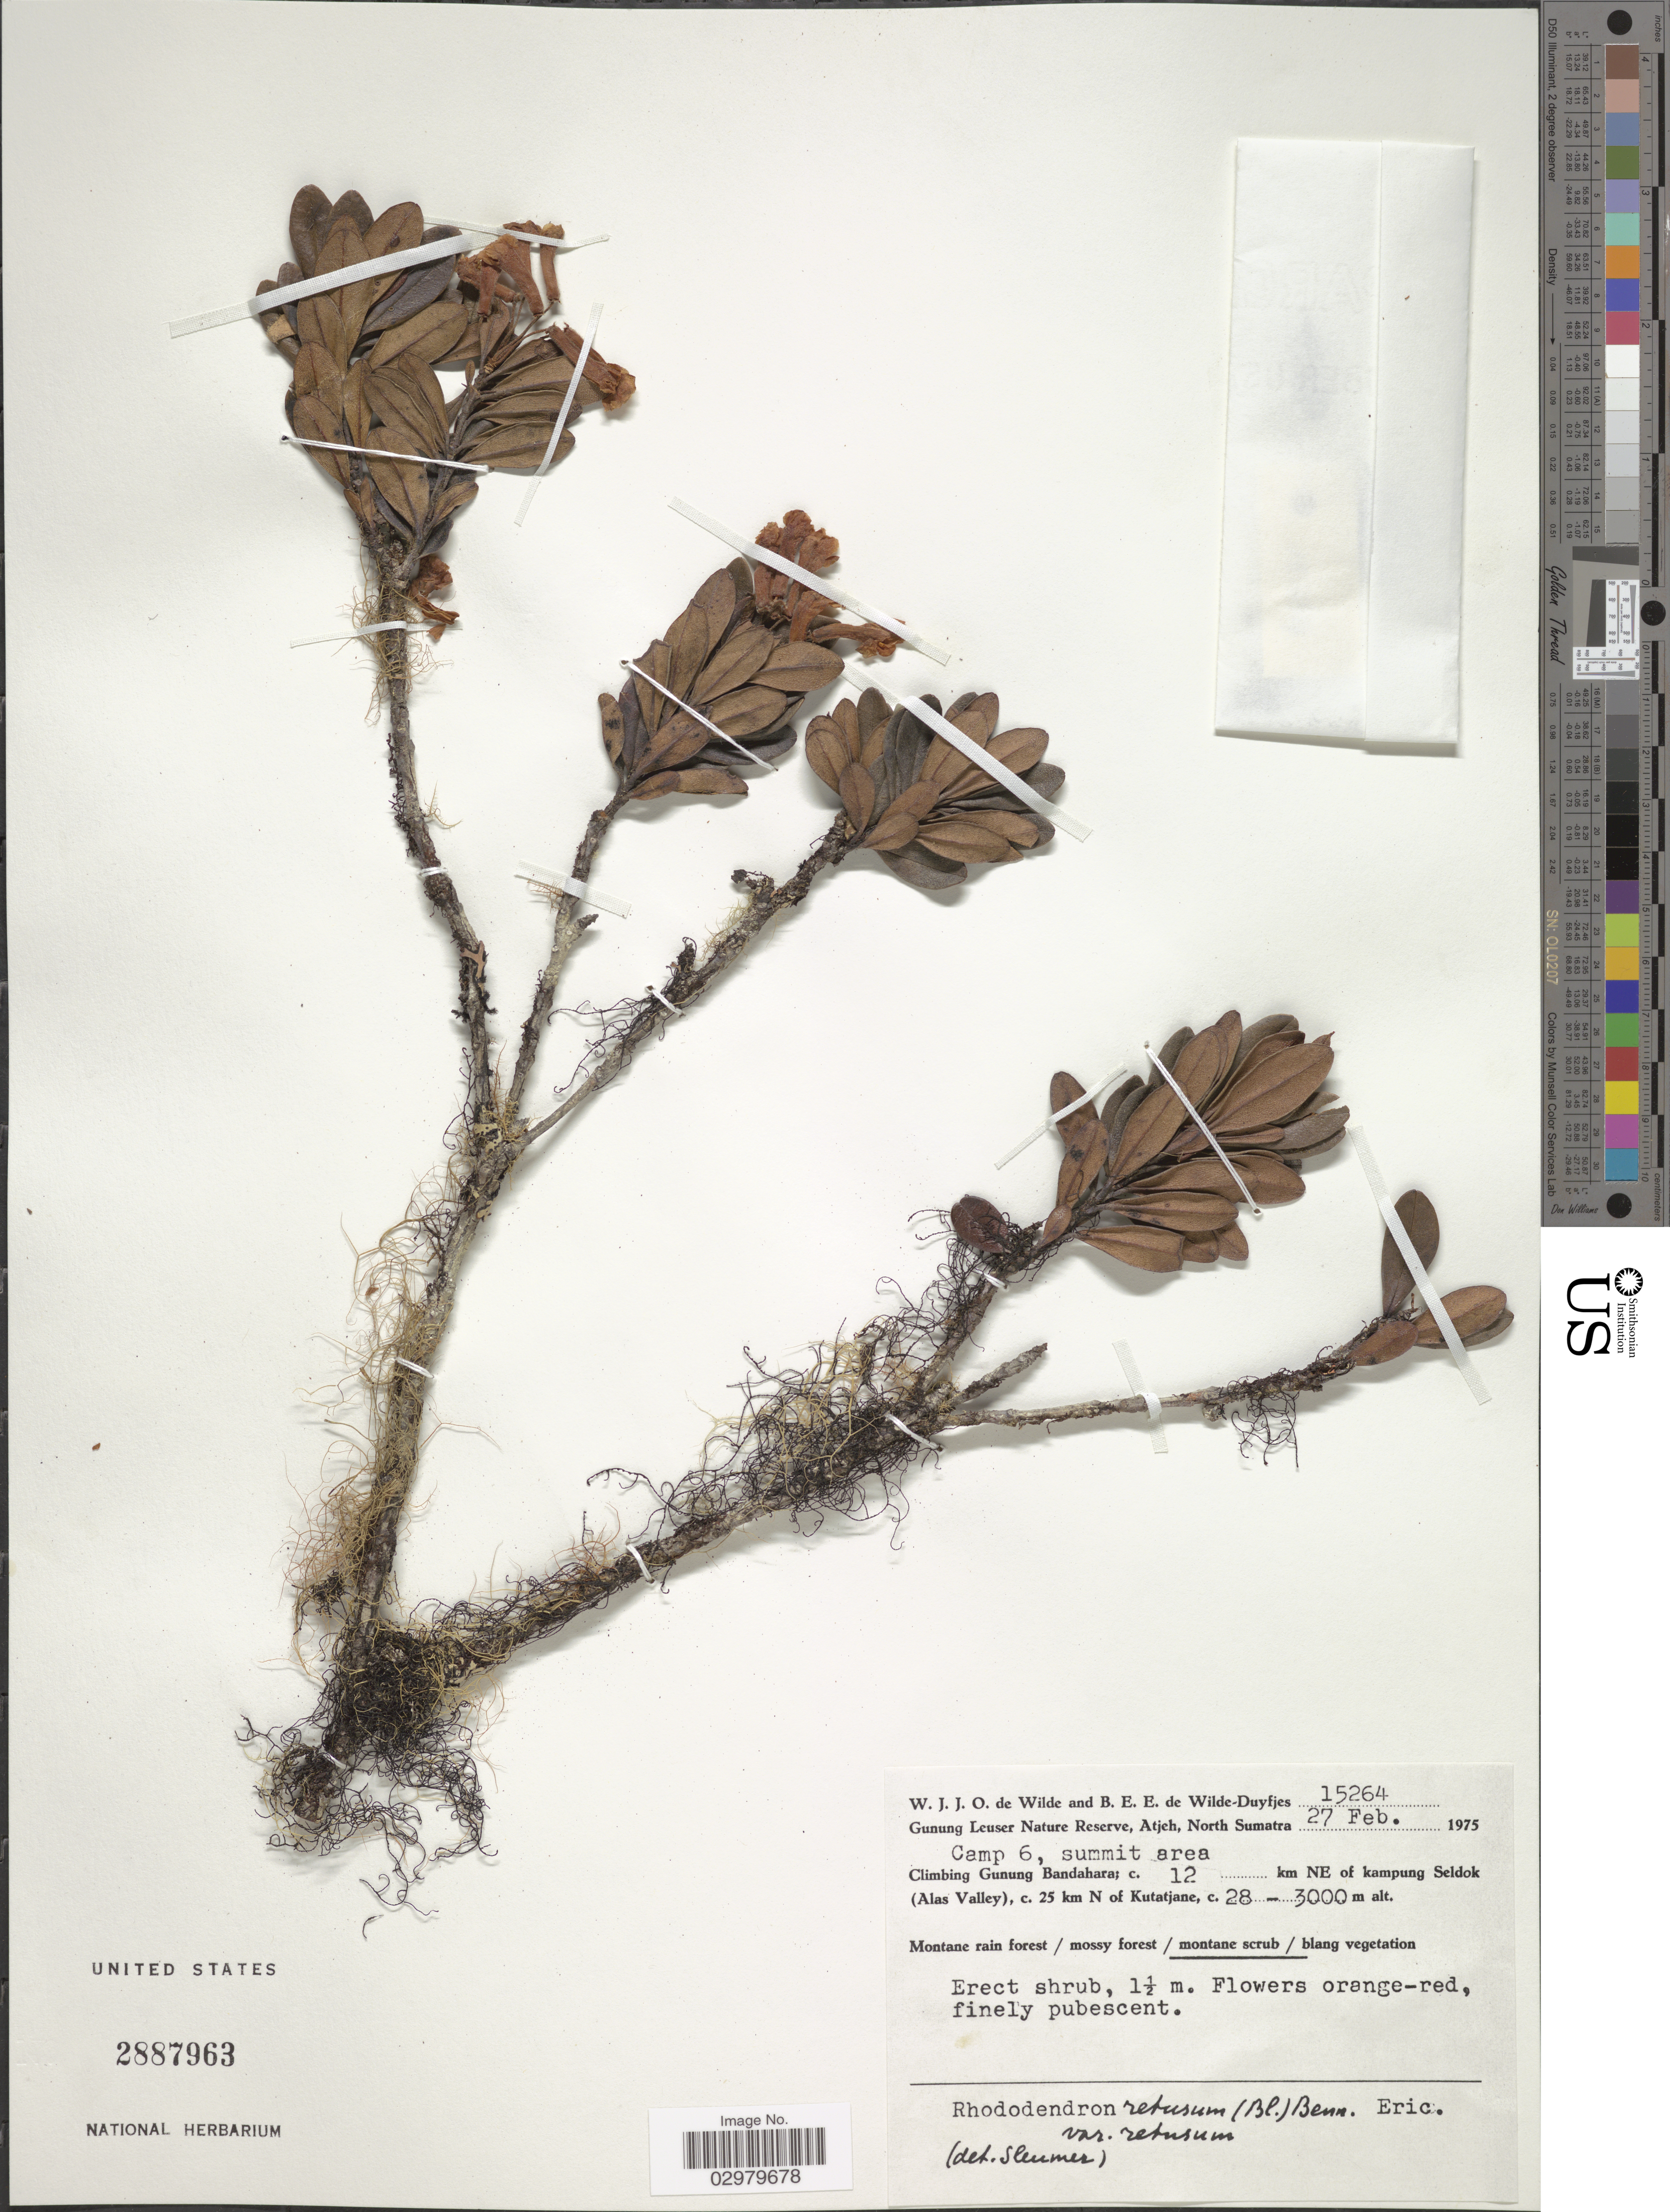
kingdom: Plantae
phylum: Tracheophyta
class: Magnoliopsida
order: Ericales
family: Ericaceae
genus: Rhododendron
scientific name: Rhododendron retusum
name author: (Blume) Benn.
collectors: W. J. de Wilde & B. E. de Wilde-Duyfjes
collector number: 15264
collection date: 1975-02-27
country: Indonesia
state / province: Sumatra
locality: Gunung Leuser Nature Reserve, Atjeh, North Sumatra. Camp 6, summit area. Climbing Gunung Bandahara; c. 12 km NE of kampung Seldok (Alas Valley), c. 25 km N of Kutatjane.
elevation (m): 2800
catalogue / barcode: US 2887963